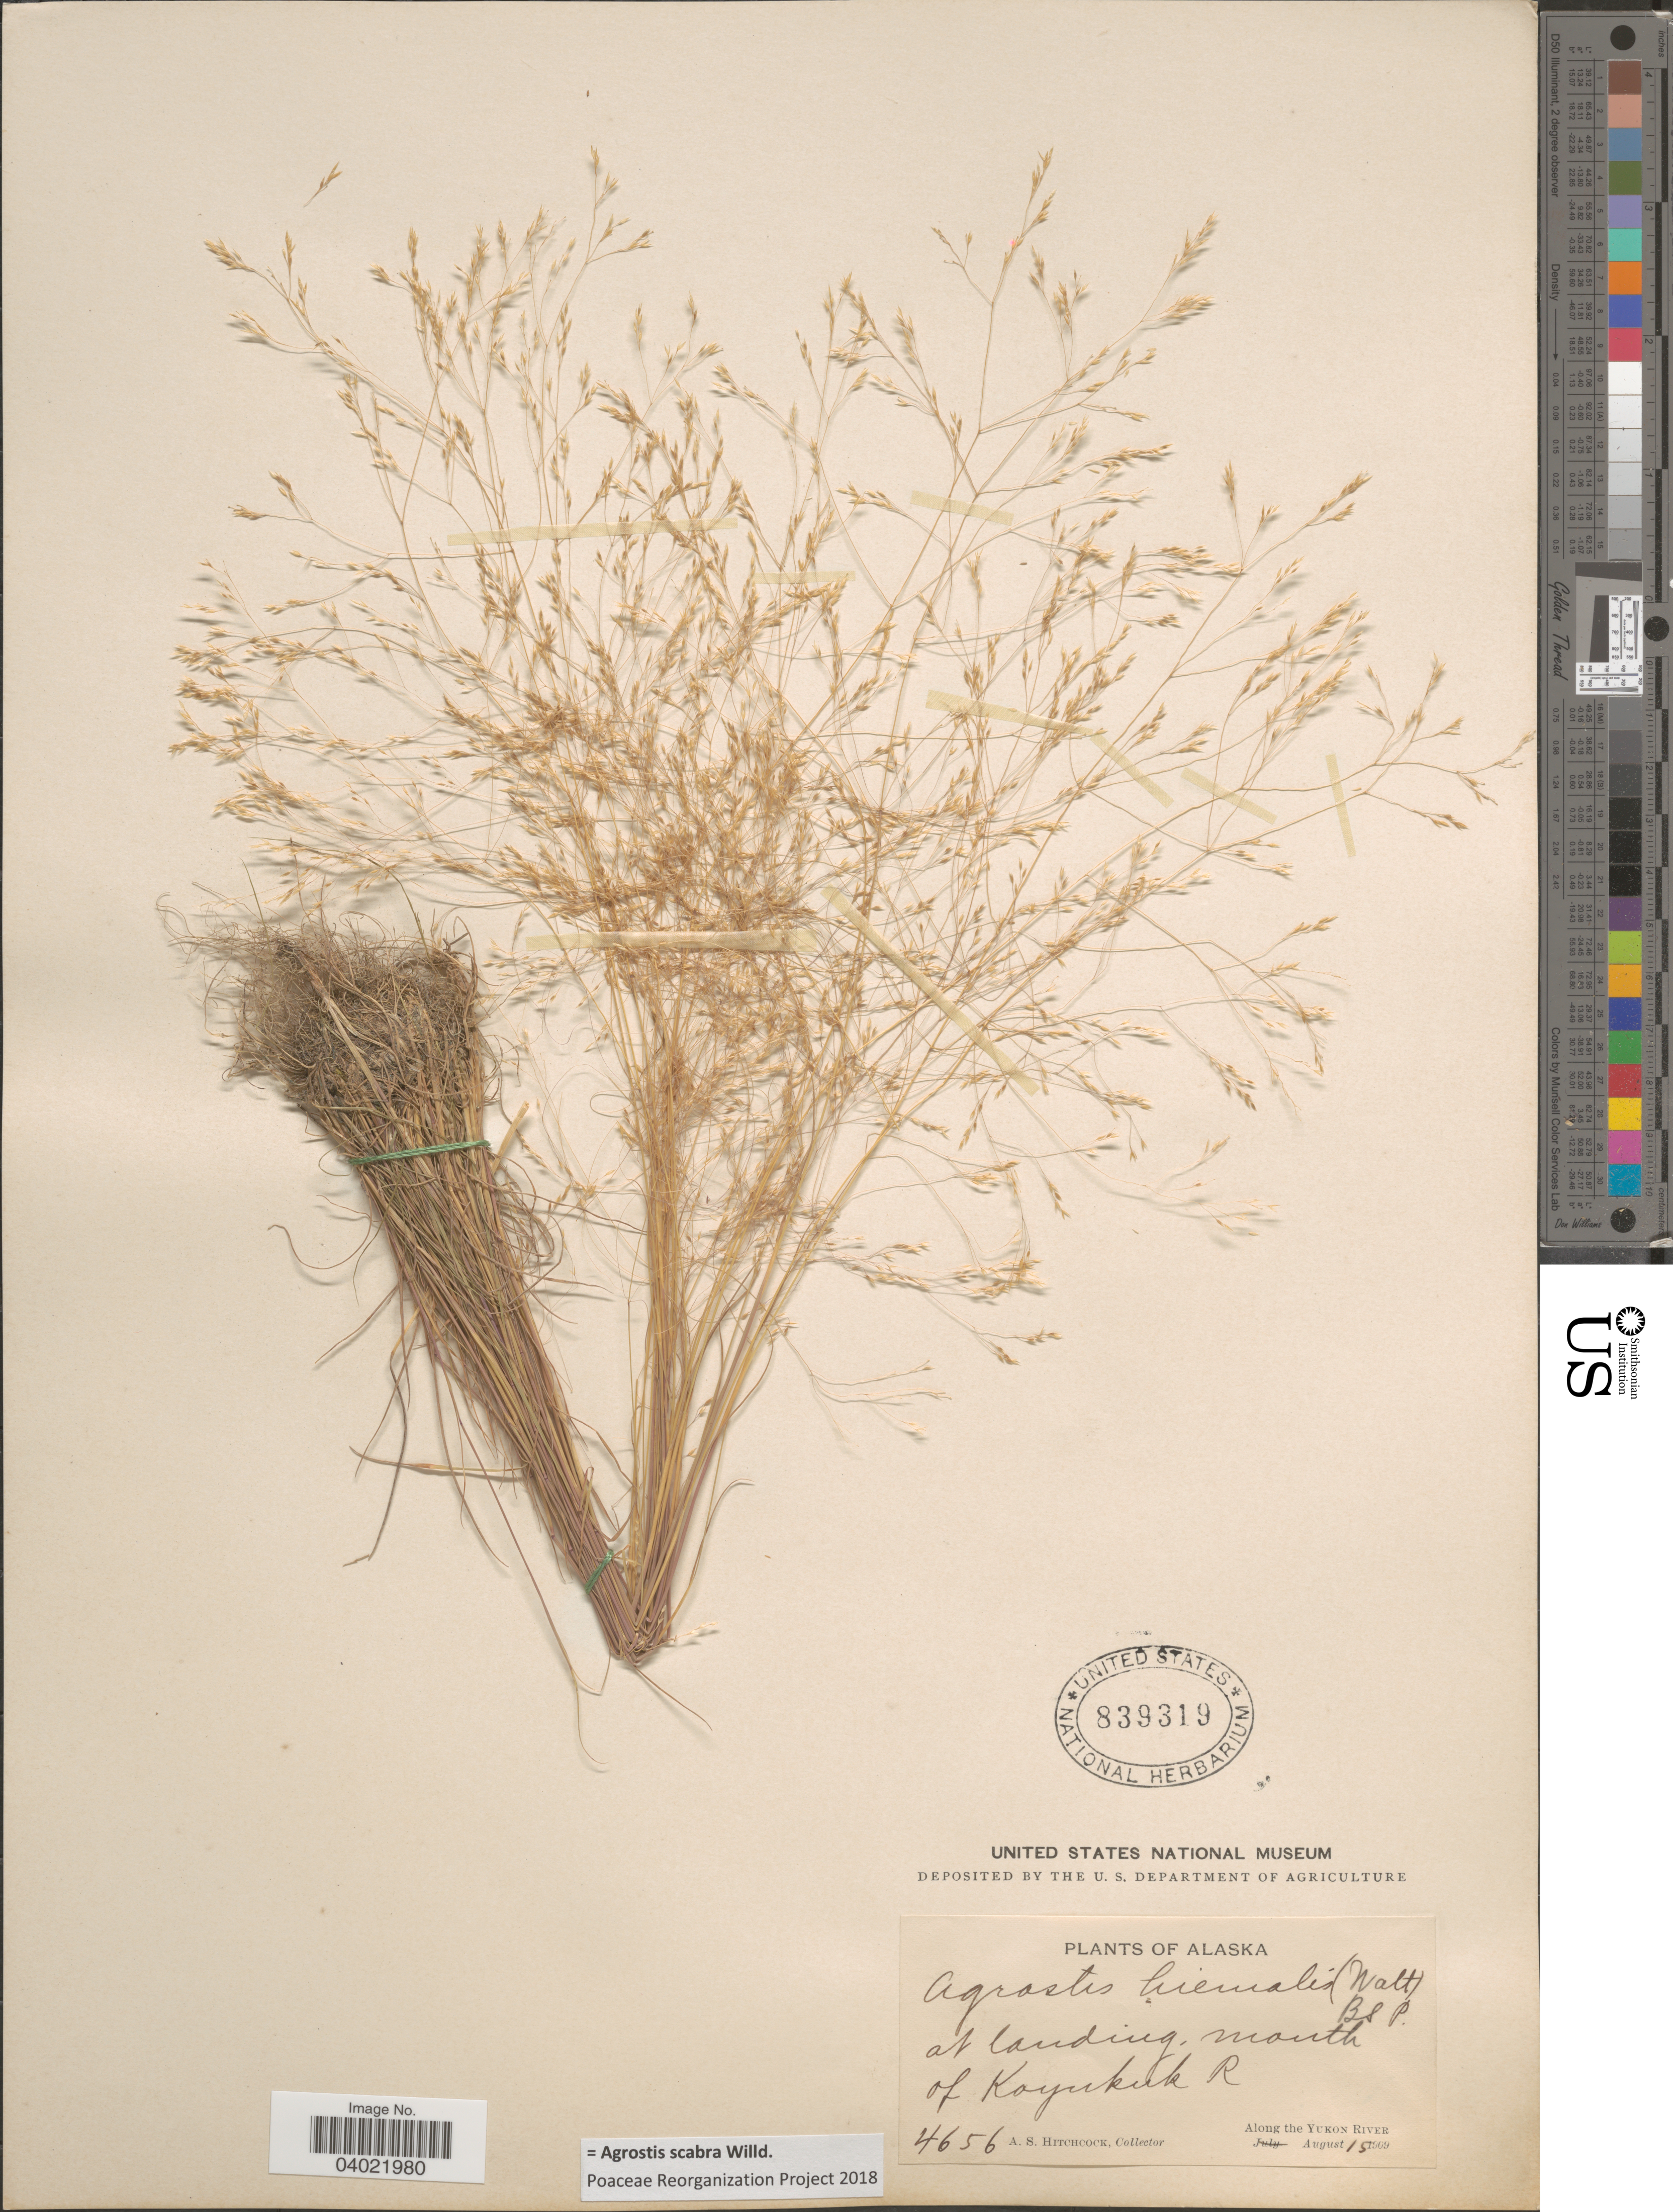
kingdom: Plantae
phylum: Tracheophyta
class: Liliopsida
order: Poales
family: Poaceae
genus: Agrostis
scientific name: Agrostis scabra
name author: Willd.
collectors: A. S. Hitchcock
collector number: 4656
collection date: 1909-08-15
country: United States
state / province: Alaska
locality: At landing, mouth of Koyukuk R. Along the Yukon River.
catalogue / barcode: US 839319